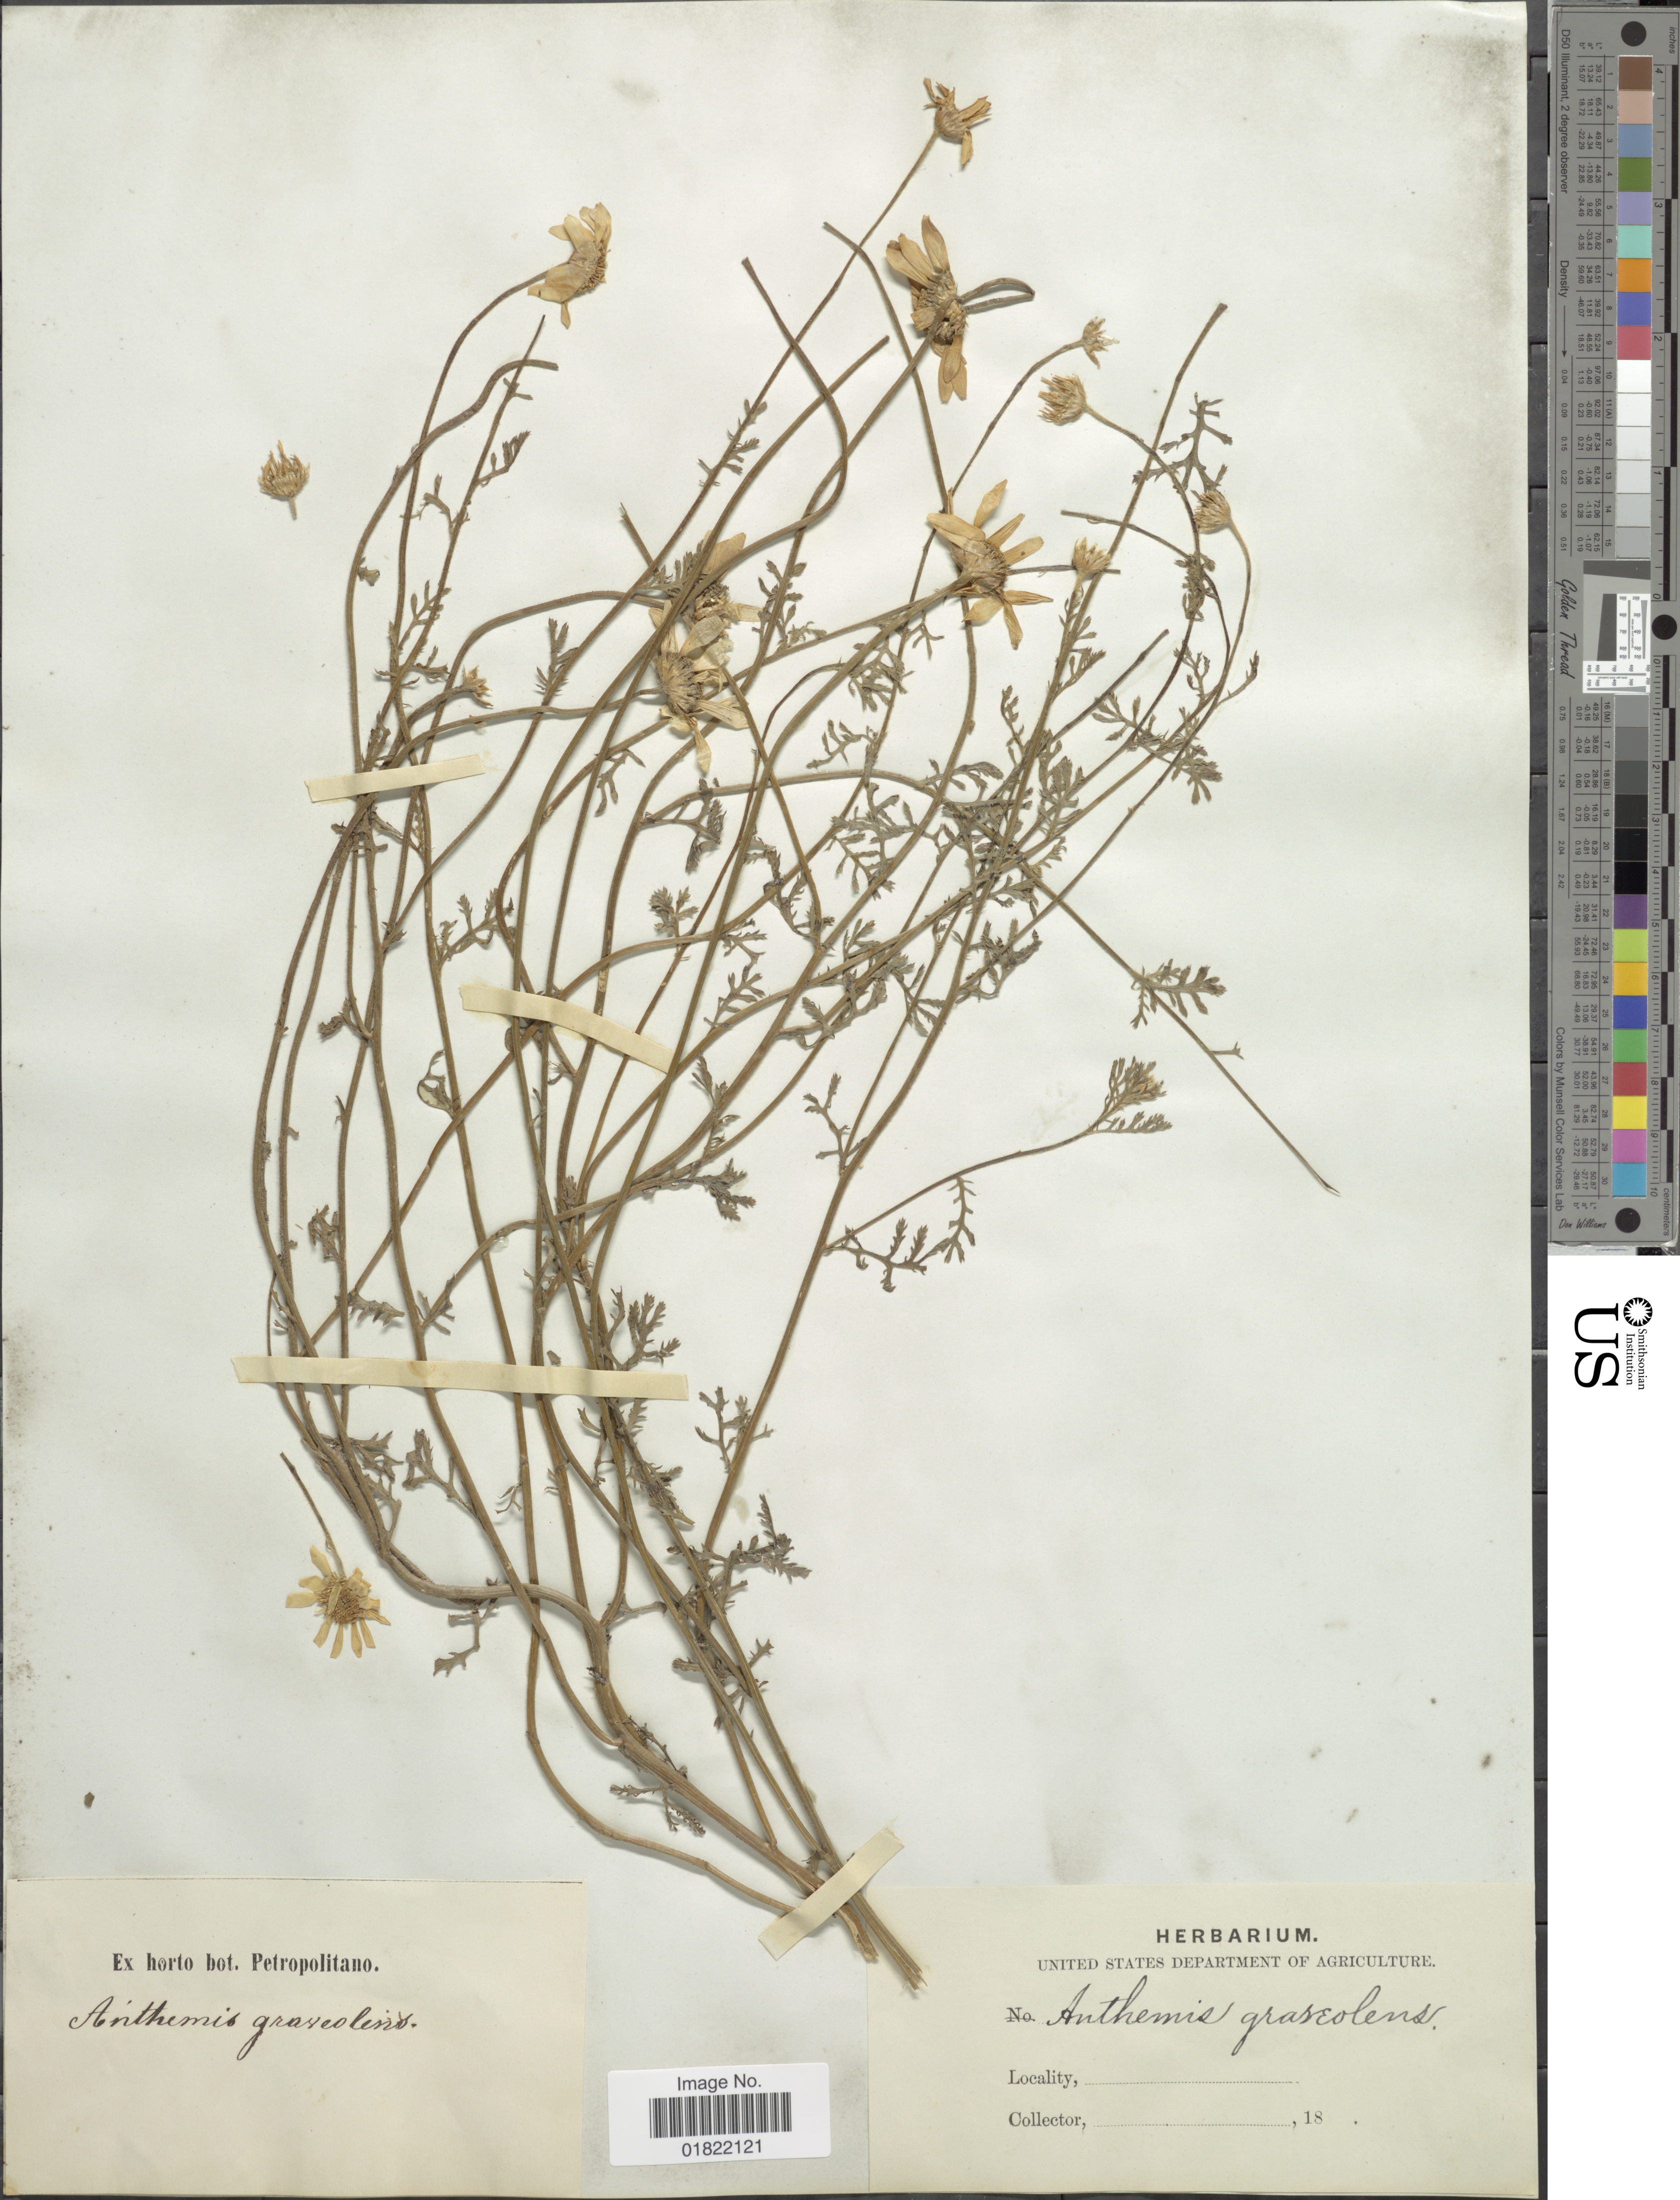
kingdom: Plantae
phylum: Tracheophyta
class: Magnoliopsida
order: Asterales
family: Asteraceae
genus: Anthemis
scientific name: Anthemis graveolens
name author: Boiss.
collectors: ex Horto Bot. Petropolitano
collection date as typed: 18